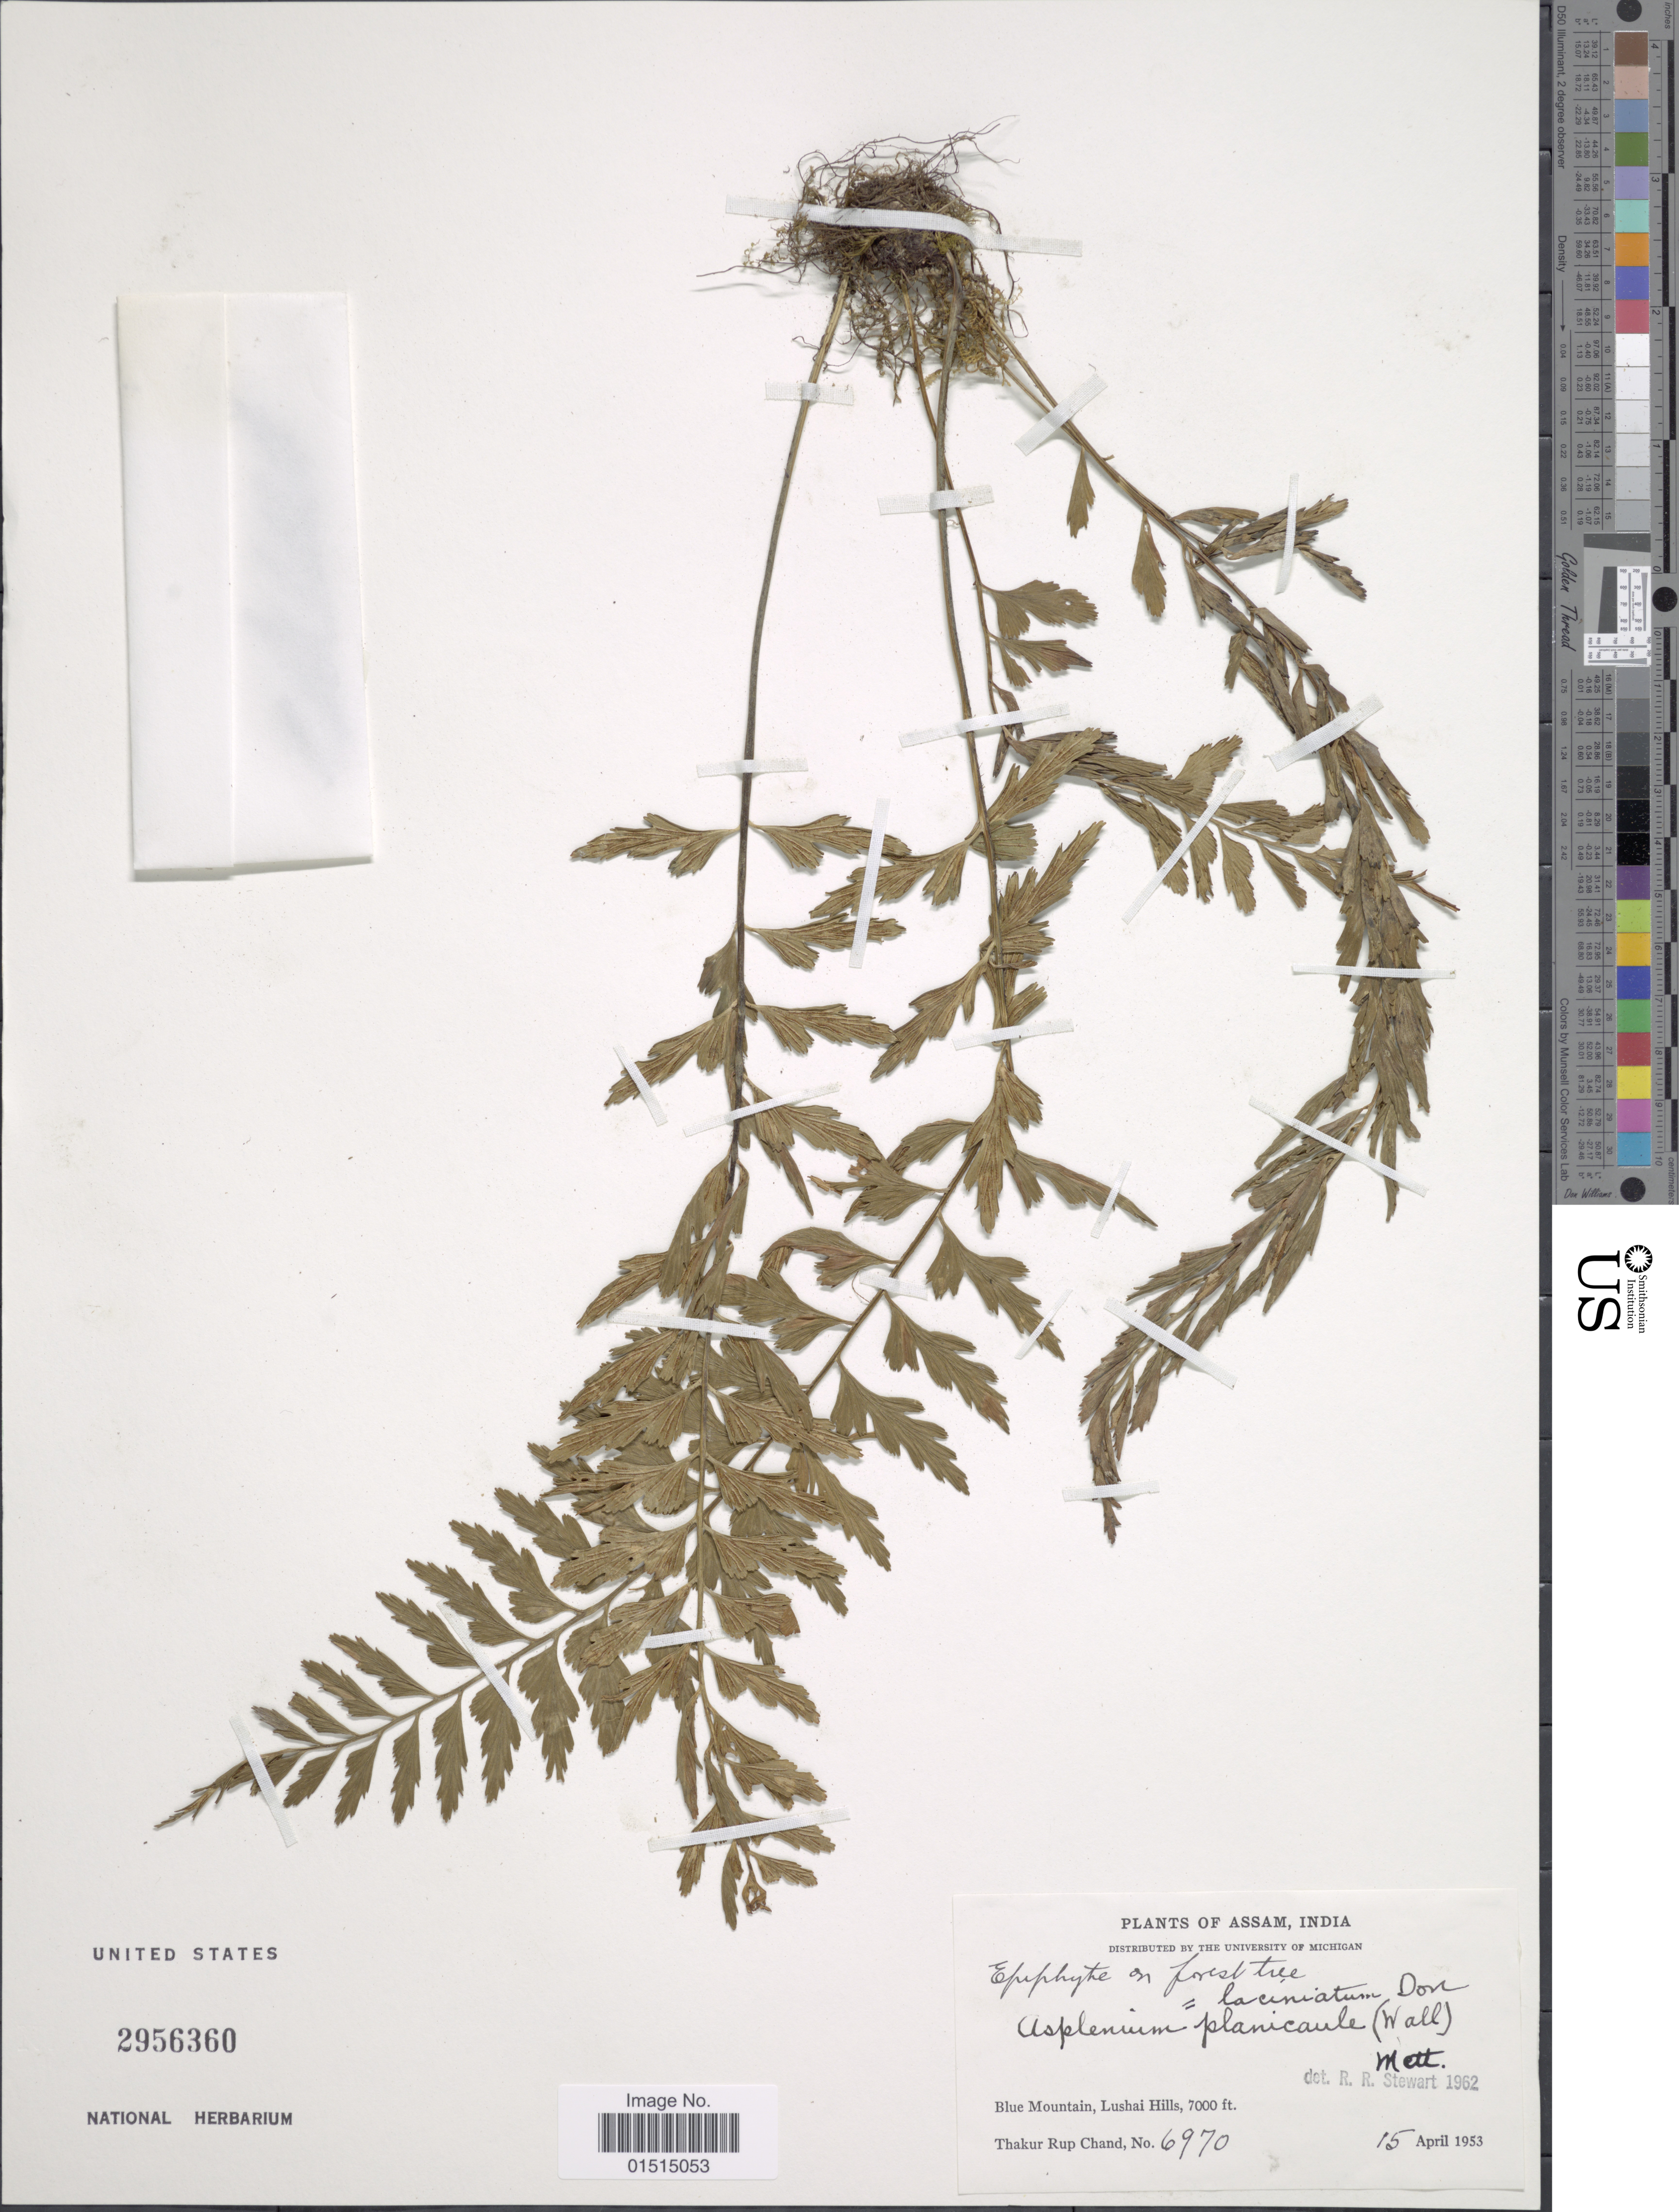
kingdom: Plantae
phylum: Tracheophyta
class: Polypodiopsida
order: Polypodiales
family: Aspleniaceae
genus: Asplenium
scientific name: Asplenium laciniatum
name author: D. Don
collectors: T. R. Chand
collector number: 6970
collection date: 1953-04-15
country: India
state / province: Assam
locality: Blue Mountain, Lushai Hills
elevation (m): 2134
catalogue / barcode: US 2956360